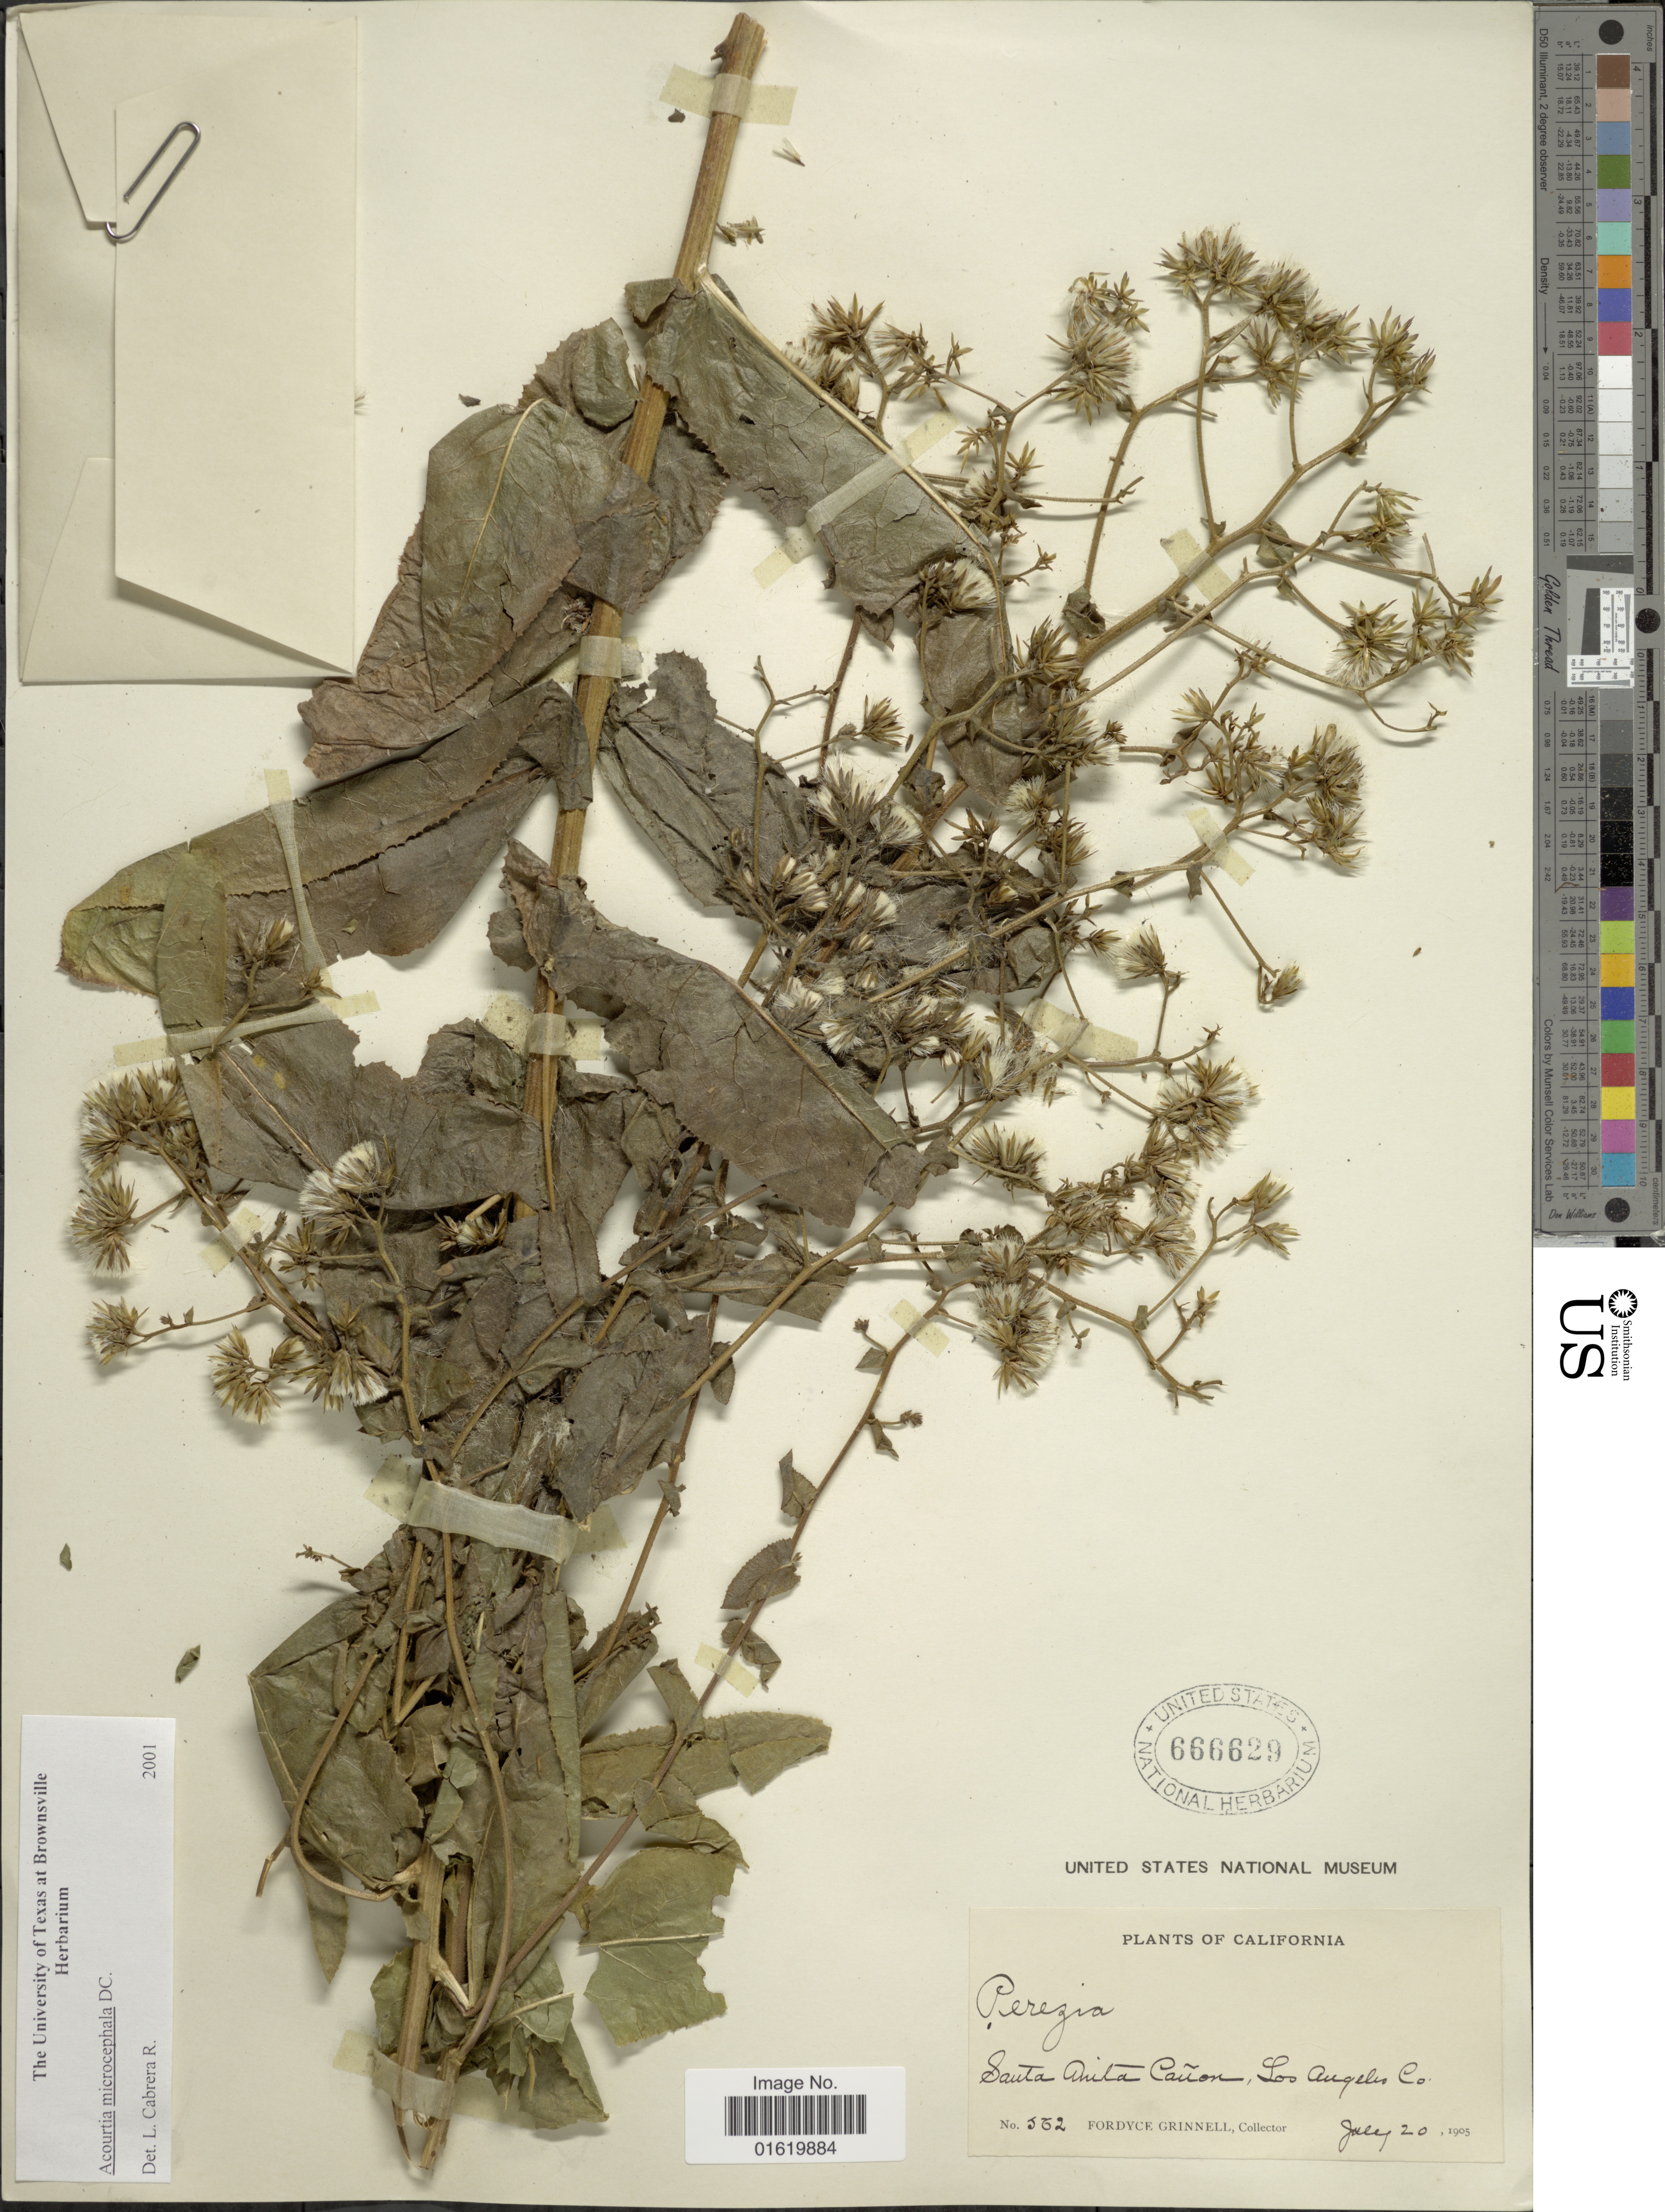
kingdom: Plantae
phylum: Tracheophyta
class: Magnoliopsida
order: Asterales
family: Asteraceae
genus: Acourtia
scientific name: Acourtia microcephala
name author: DC.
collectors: F. Grinnell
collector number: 562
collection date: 1905-07-20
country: United States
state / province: California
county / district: Los Angeles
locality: Santa Anita Cañon, Los Angeles Co.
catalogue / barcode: US 666629